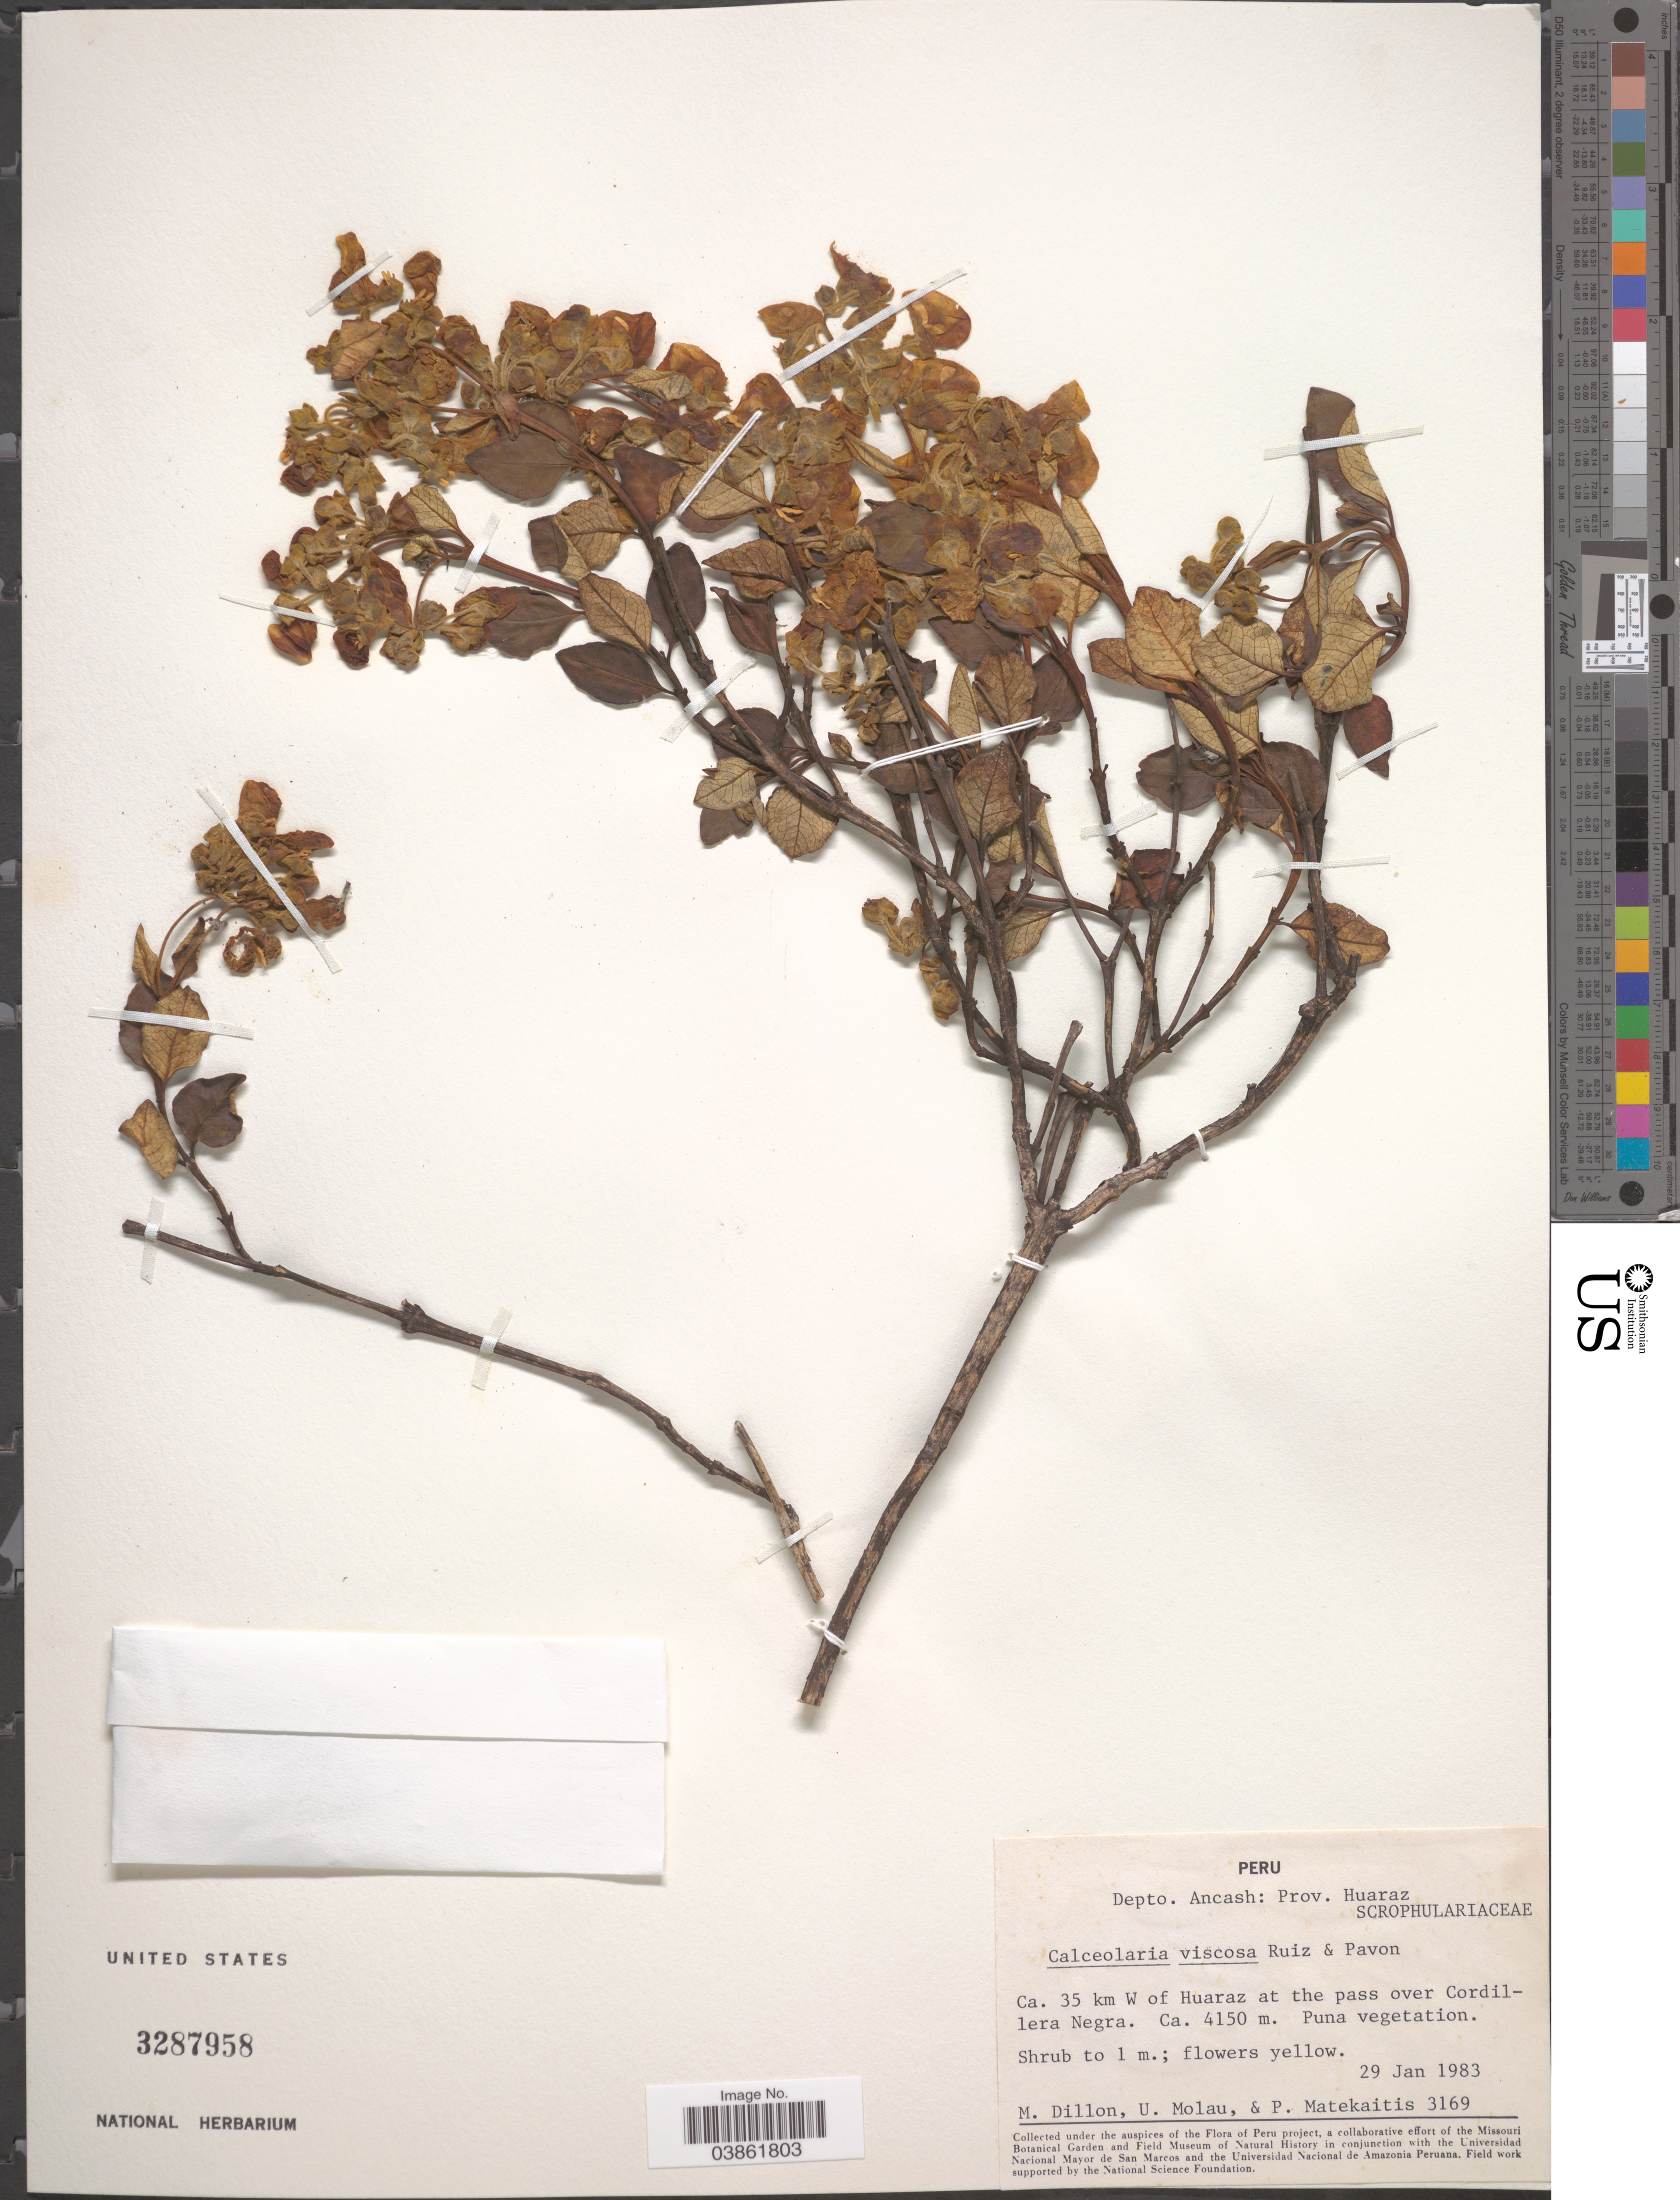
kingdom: Plantae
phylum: Tracheophyta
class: Magnoliopsida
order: Lamiales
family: Calceolariaceae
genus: Calceolaria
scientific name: Calceolaria viscosa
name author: Ruiz & Pav.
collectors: M. O. Dillon, U. Molau & P. Matekaitis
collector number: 3169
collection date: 1983-01-29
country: Peru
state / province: Ancash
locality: Depto. Ancash: Prov. Huaraz. Ca. 35 km W of Huaraz at the pass over Cordillera Negra.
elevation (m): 4150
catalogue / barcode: US 3287958